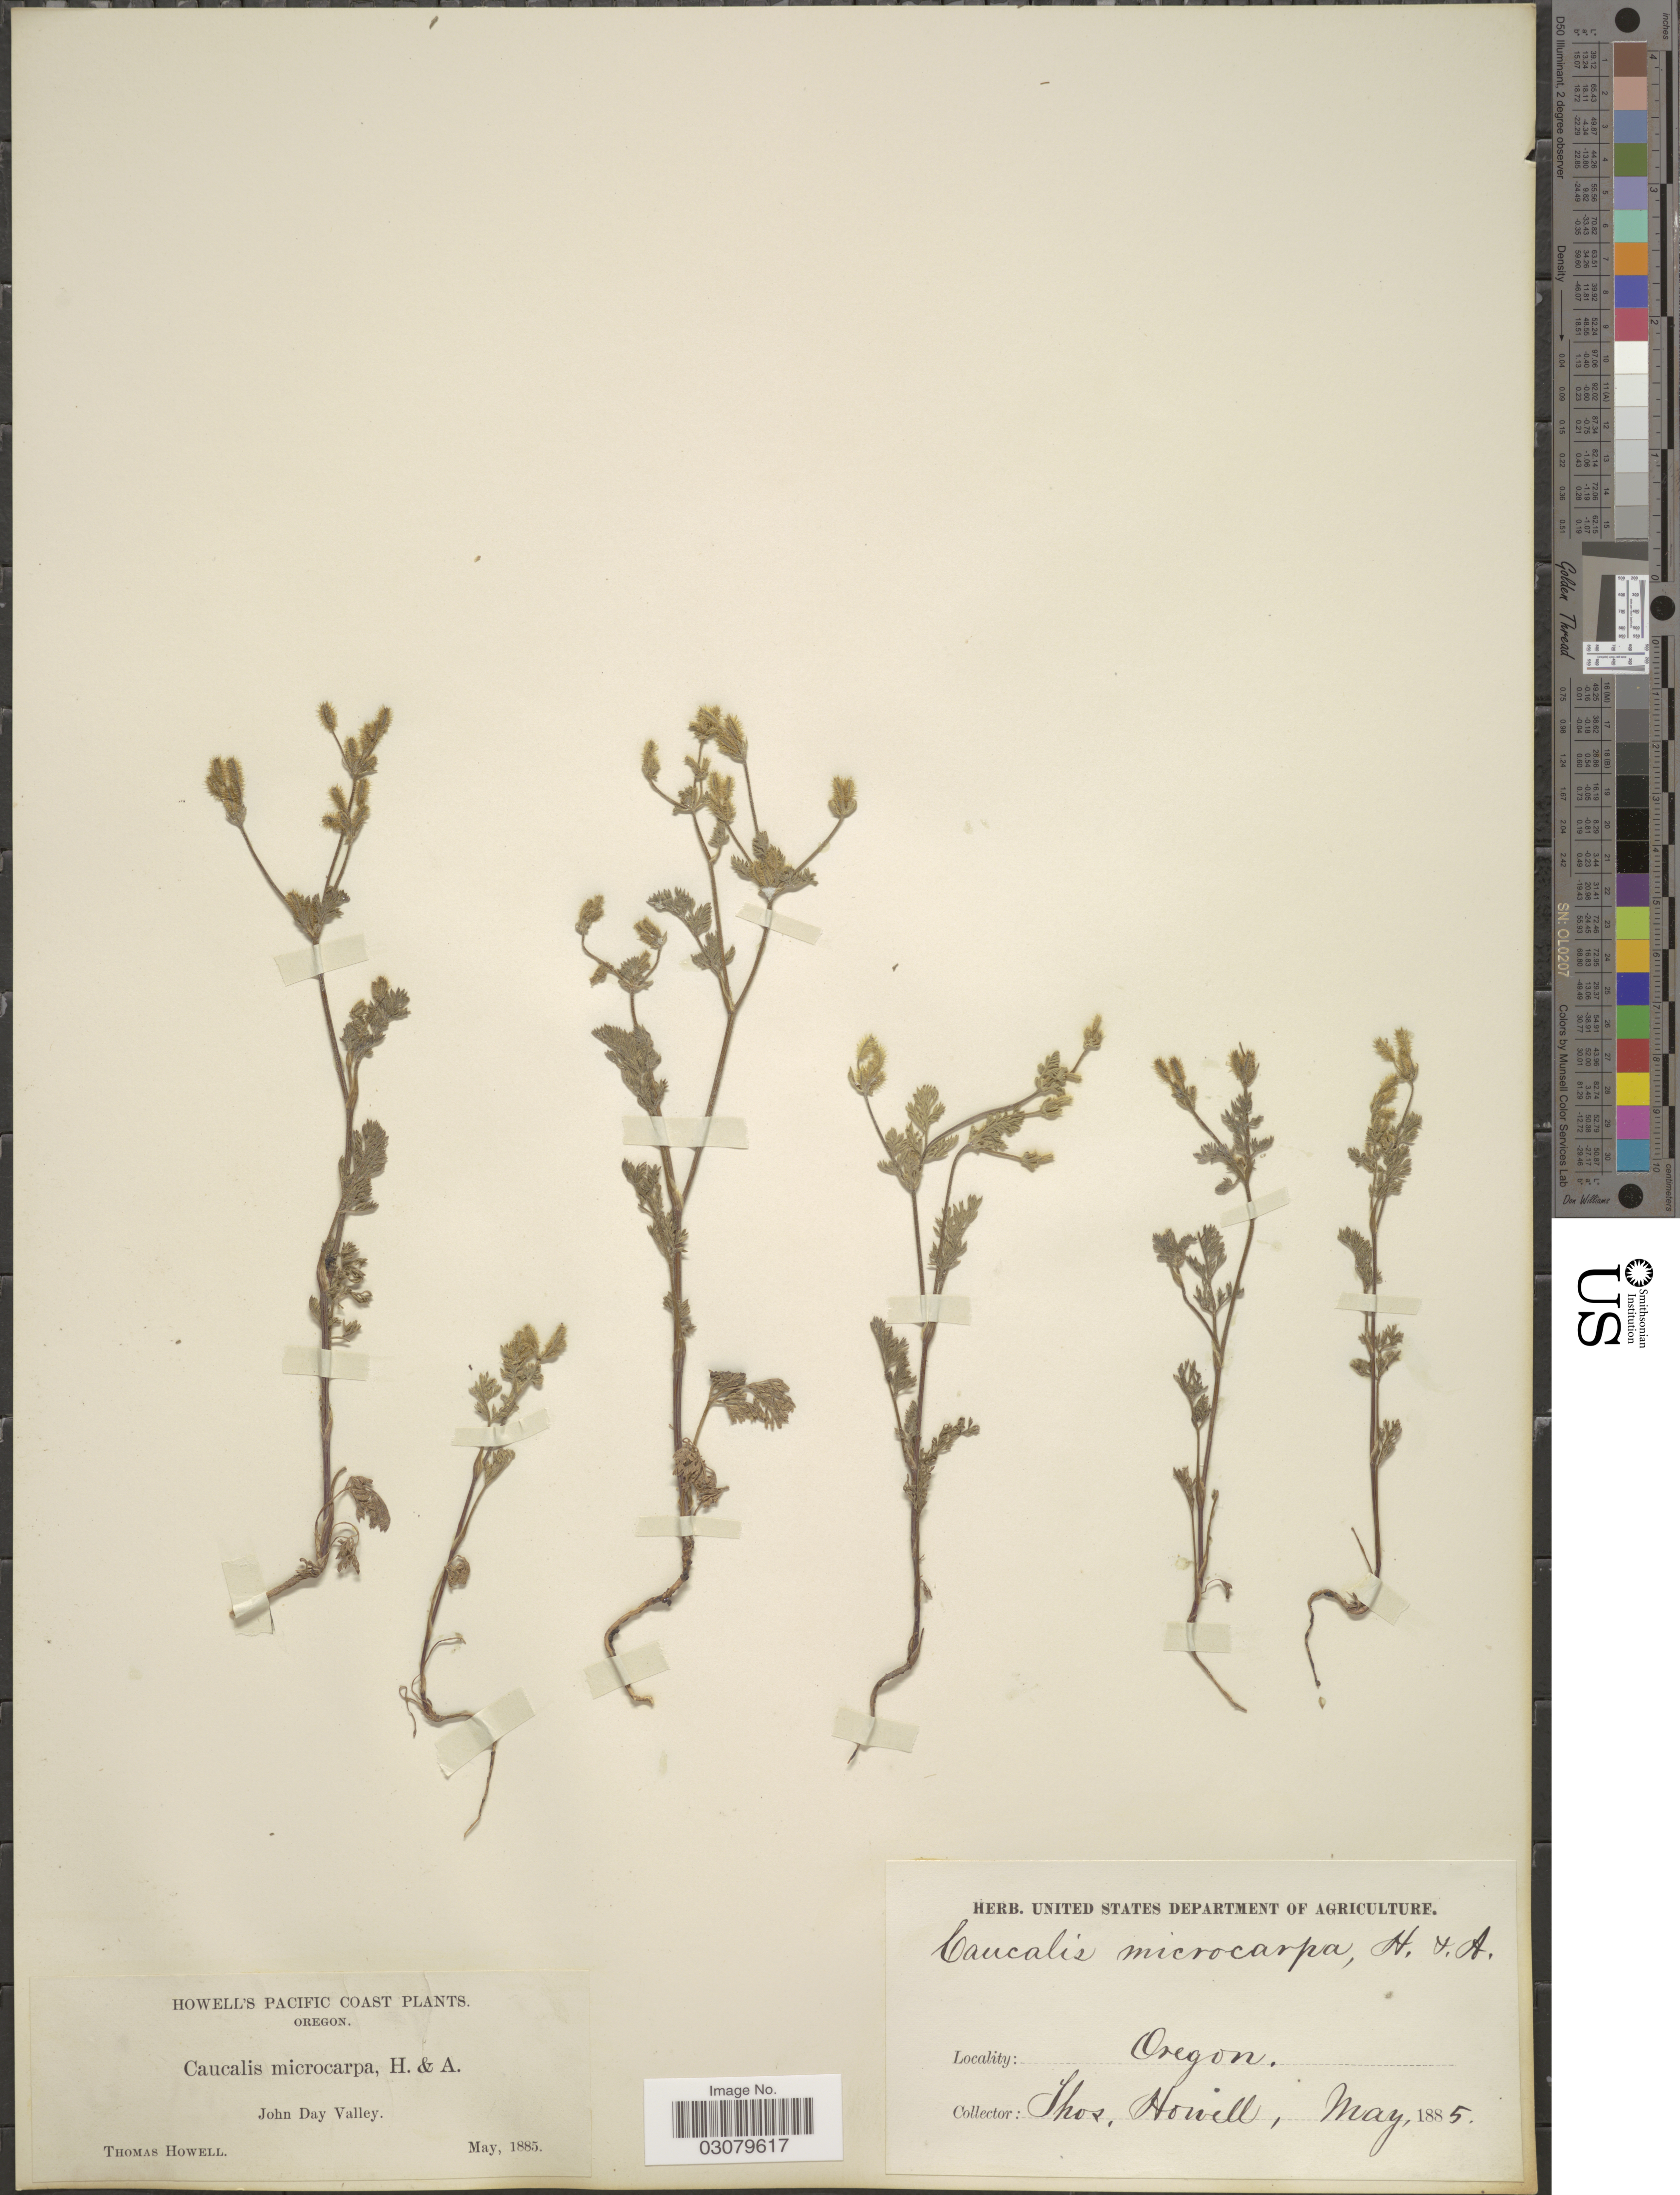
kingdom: Plantae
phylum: Tracheophyta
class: Magnoliopsida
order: Apiales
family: Apiaceae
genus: Caucalis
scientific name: Caucalis microcarpa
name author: Hook. & Arn.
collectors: T. Howell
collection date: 1885-05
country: United States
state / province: Oregon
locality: Pacific Coast. John Day Valley.